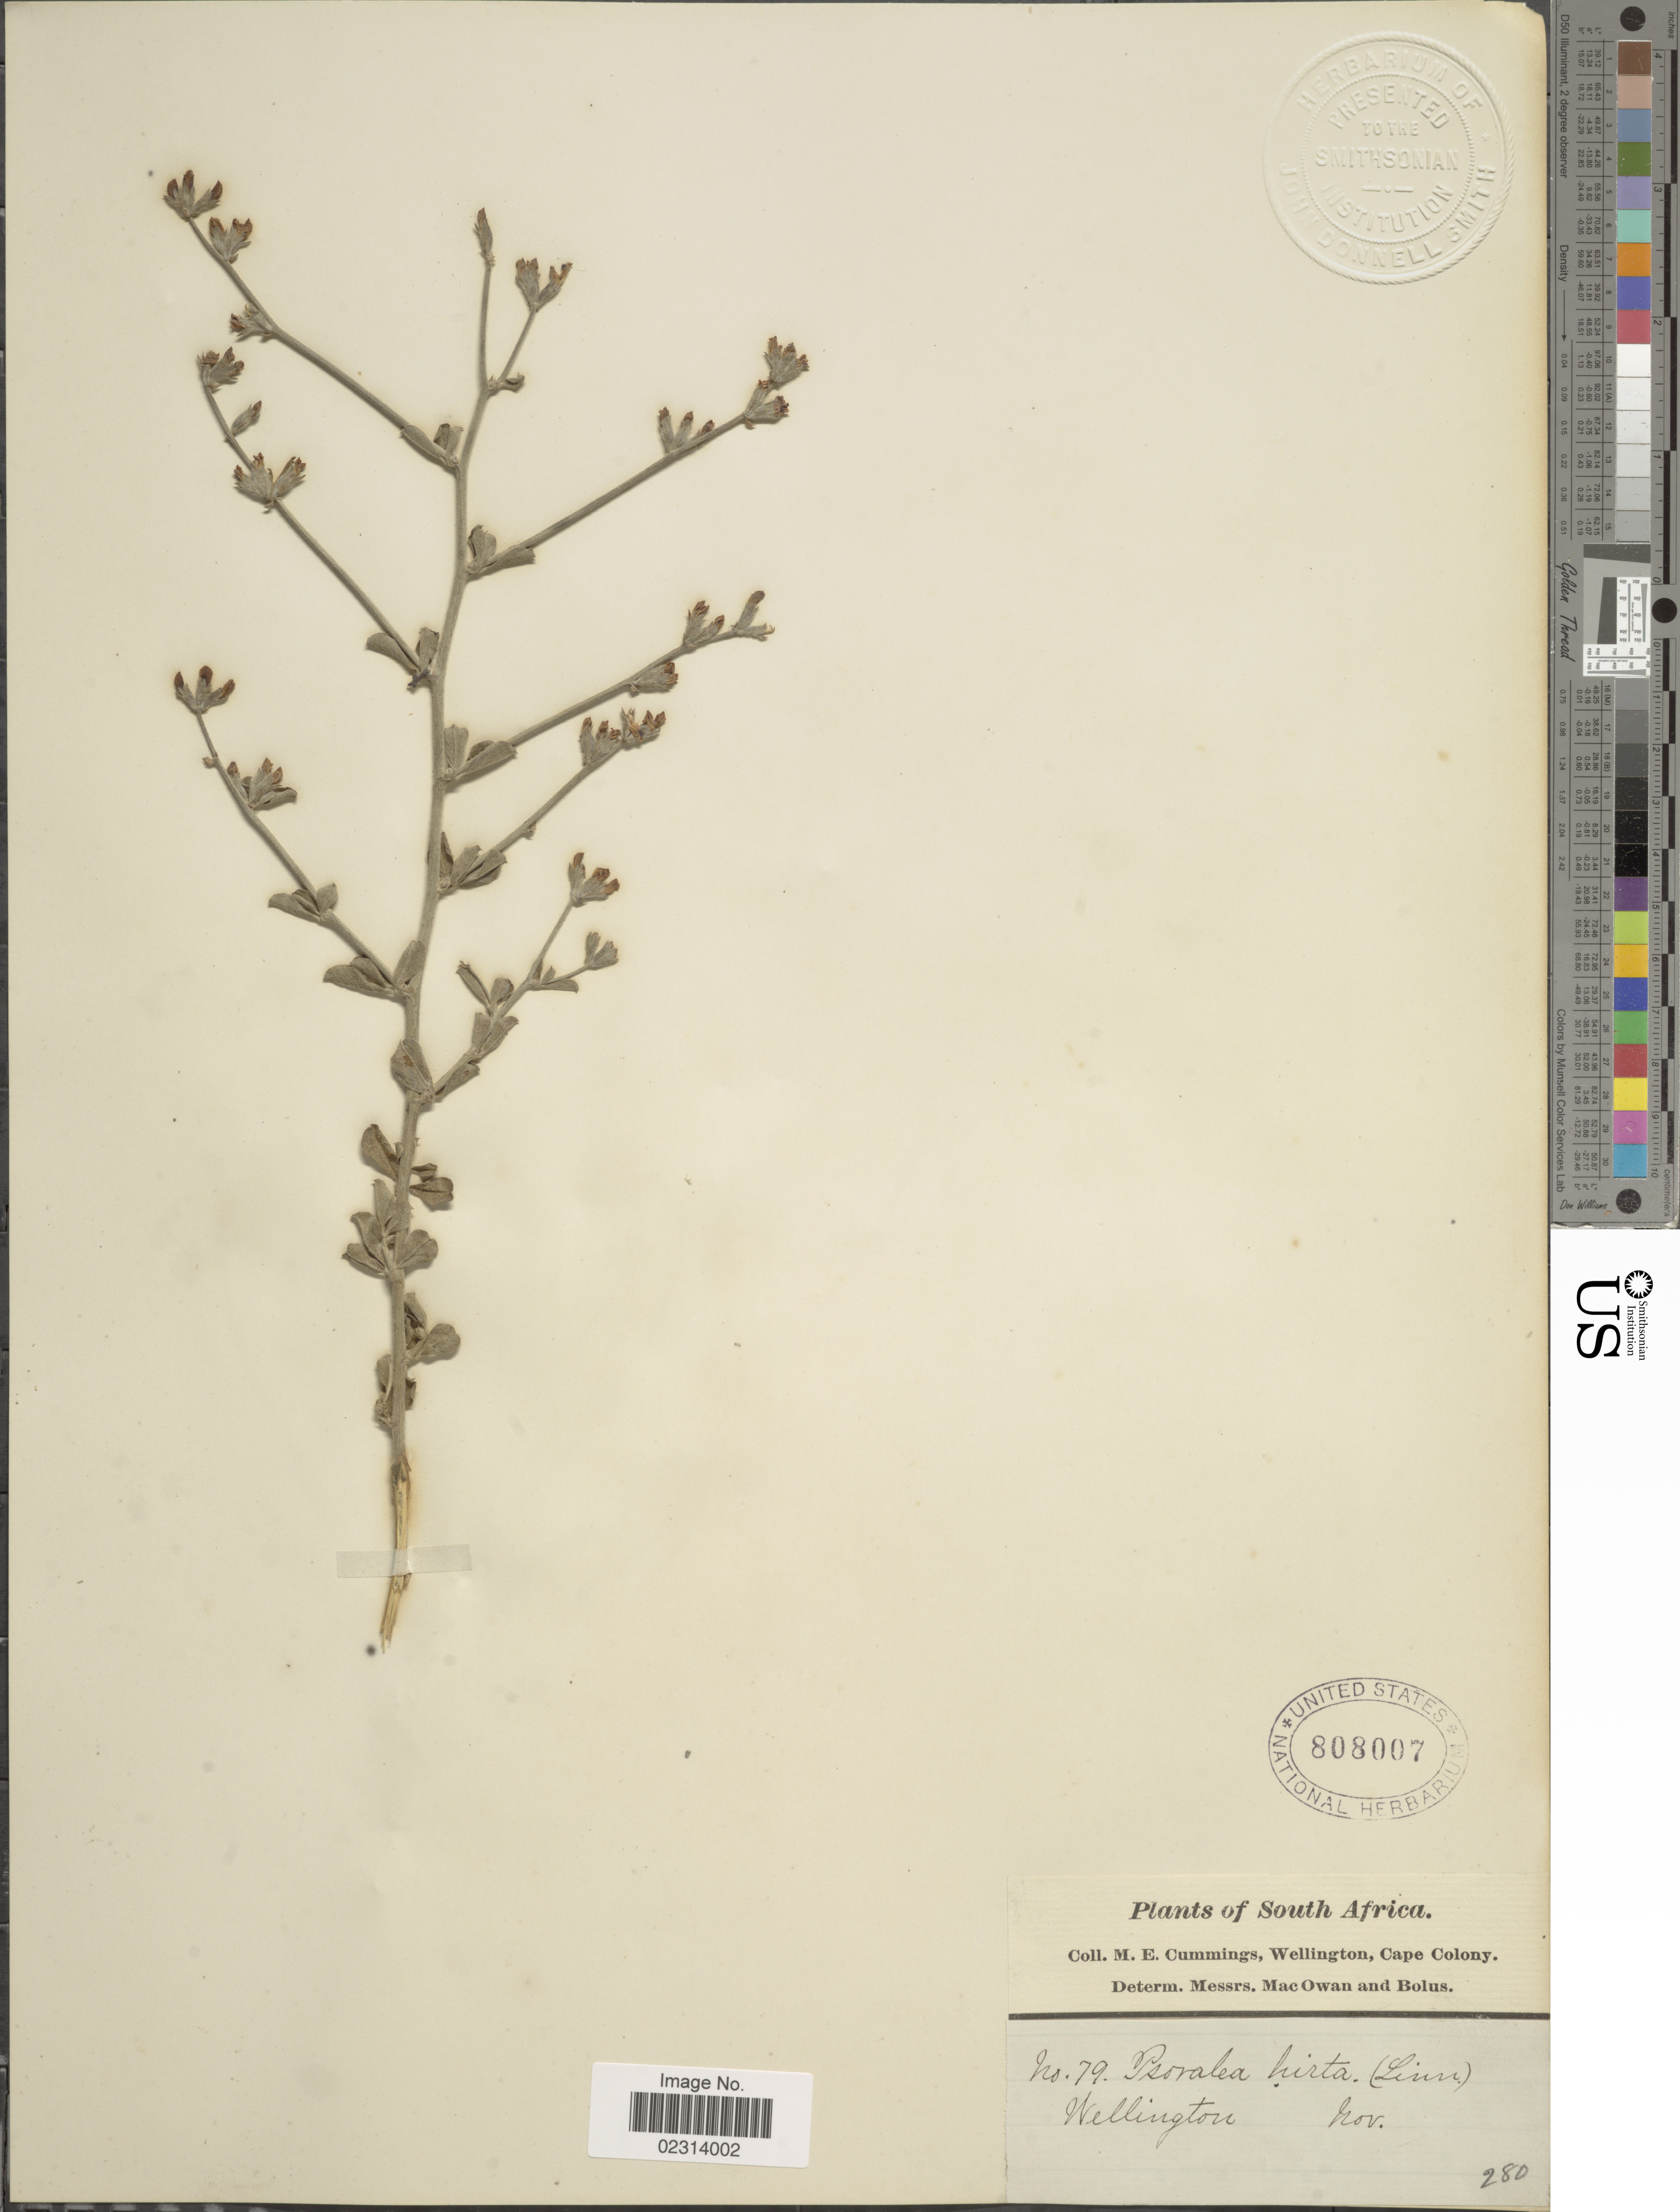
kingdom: Plantae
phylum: Tracheophyta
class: Magnoliopsida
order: Fabales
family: Fabaceae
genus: Otholobium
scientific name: Otholobium hirtum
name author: C.H. Stirt.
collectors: M. E. Cummings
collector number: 79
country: South Africa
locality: Wellington, Cap Colony, Wellington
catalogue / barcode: US 808007